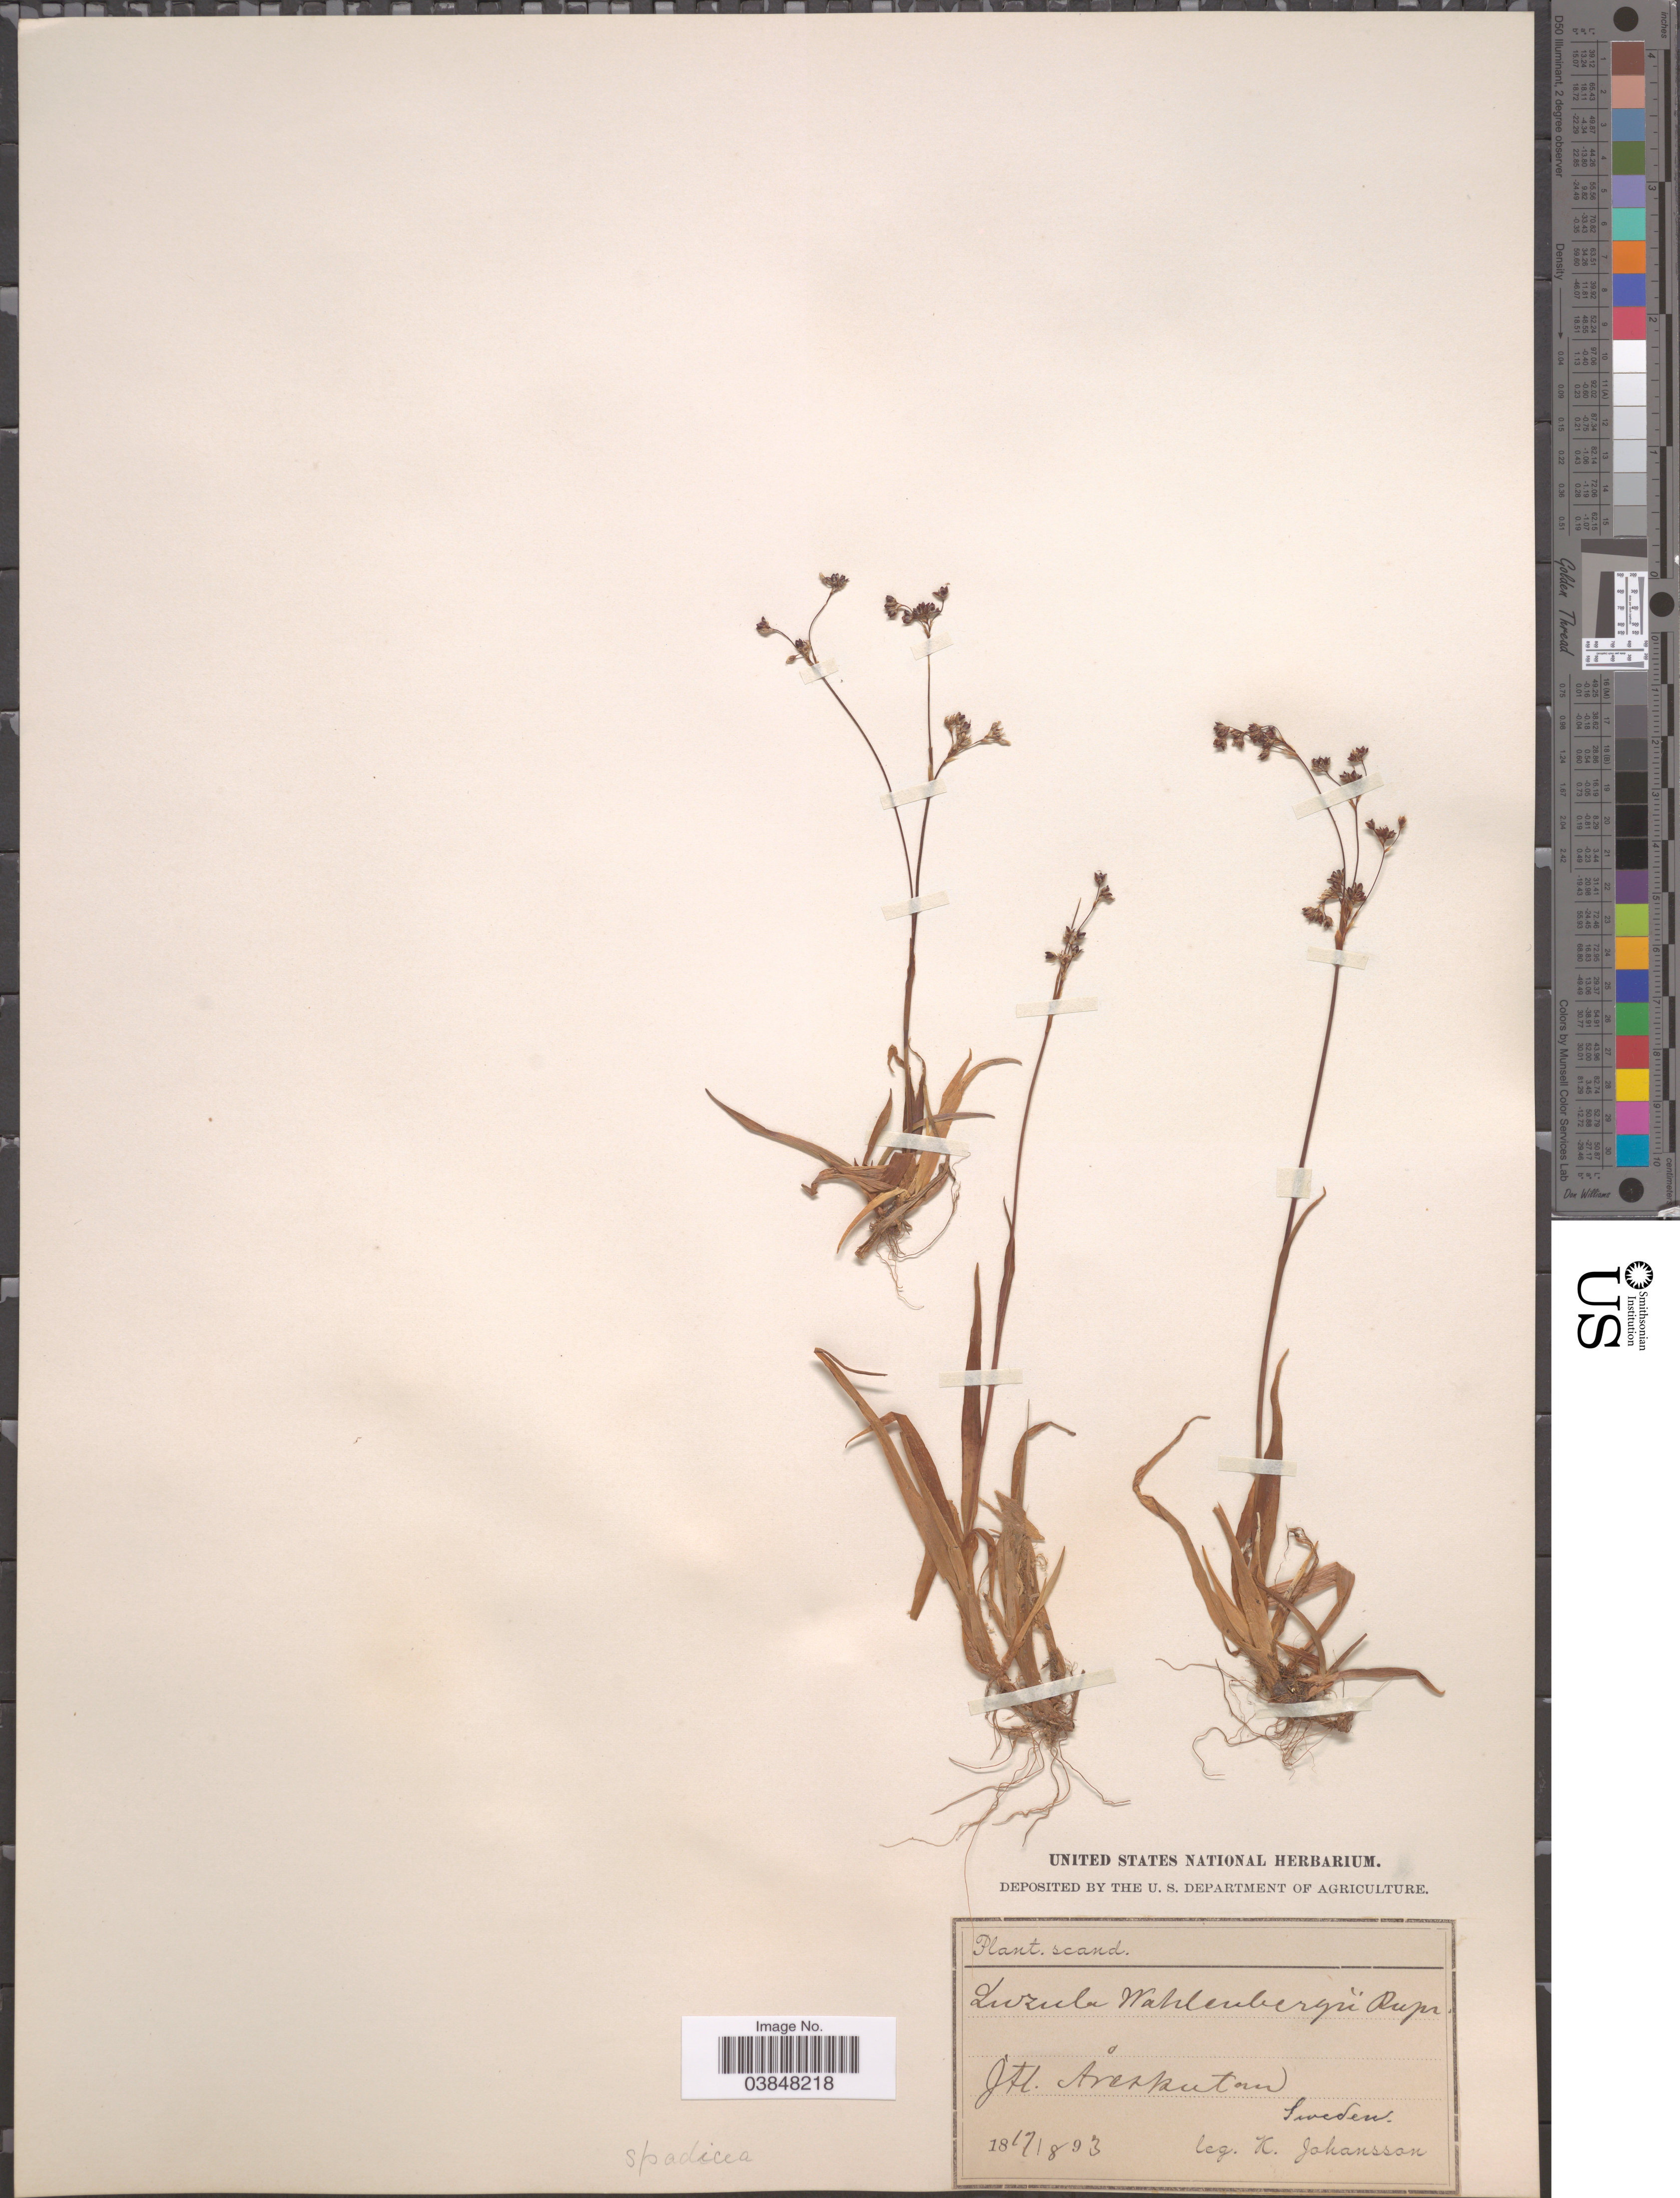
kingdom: Plantae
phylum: Tracheophyta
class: Liliopsida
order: Poales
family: Juncaceae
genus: Luzula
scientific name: Luzula spadicea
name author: DC.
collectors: K. Johansson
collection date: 1893-08-17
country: Sweden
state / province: Jämtland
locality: Åreskutan.